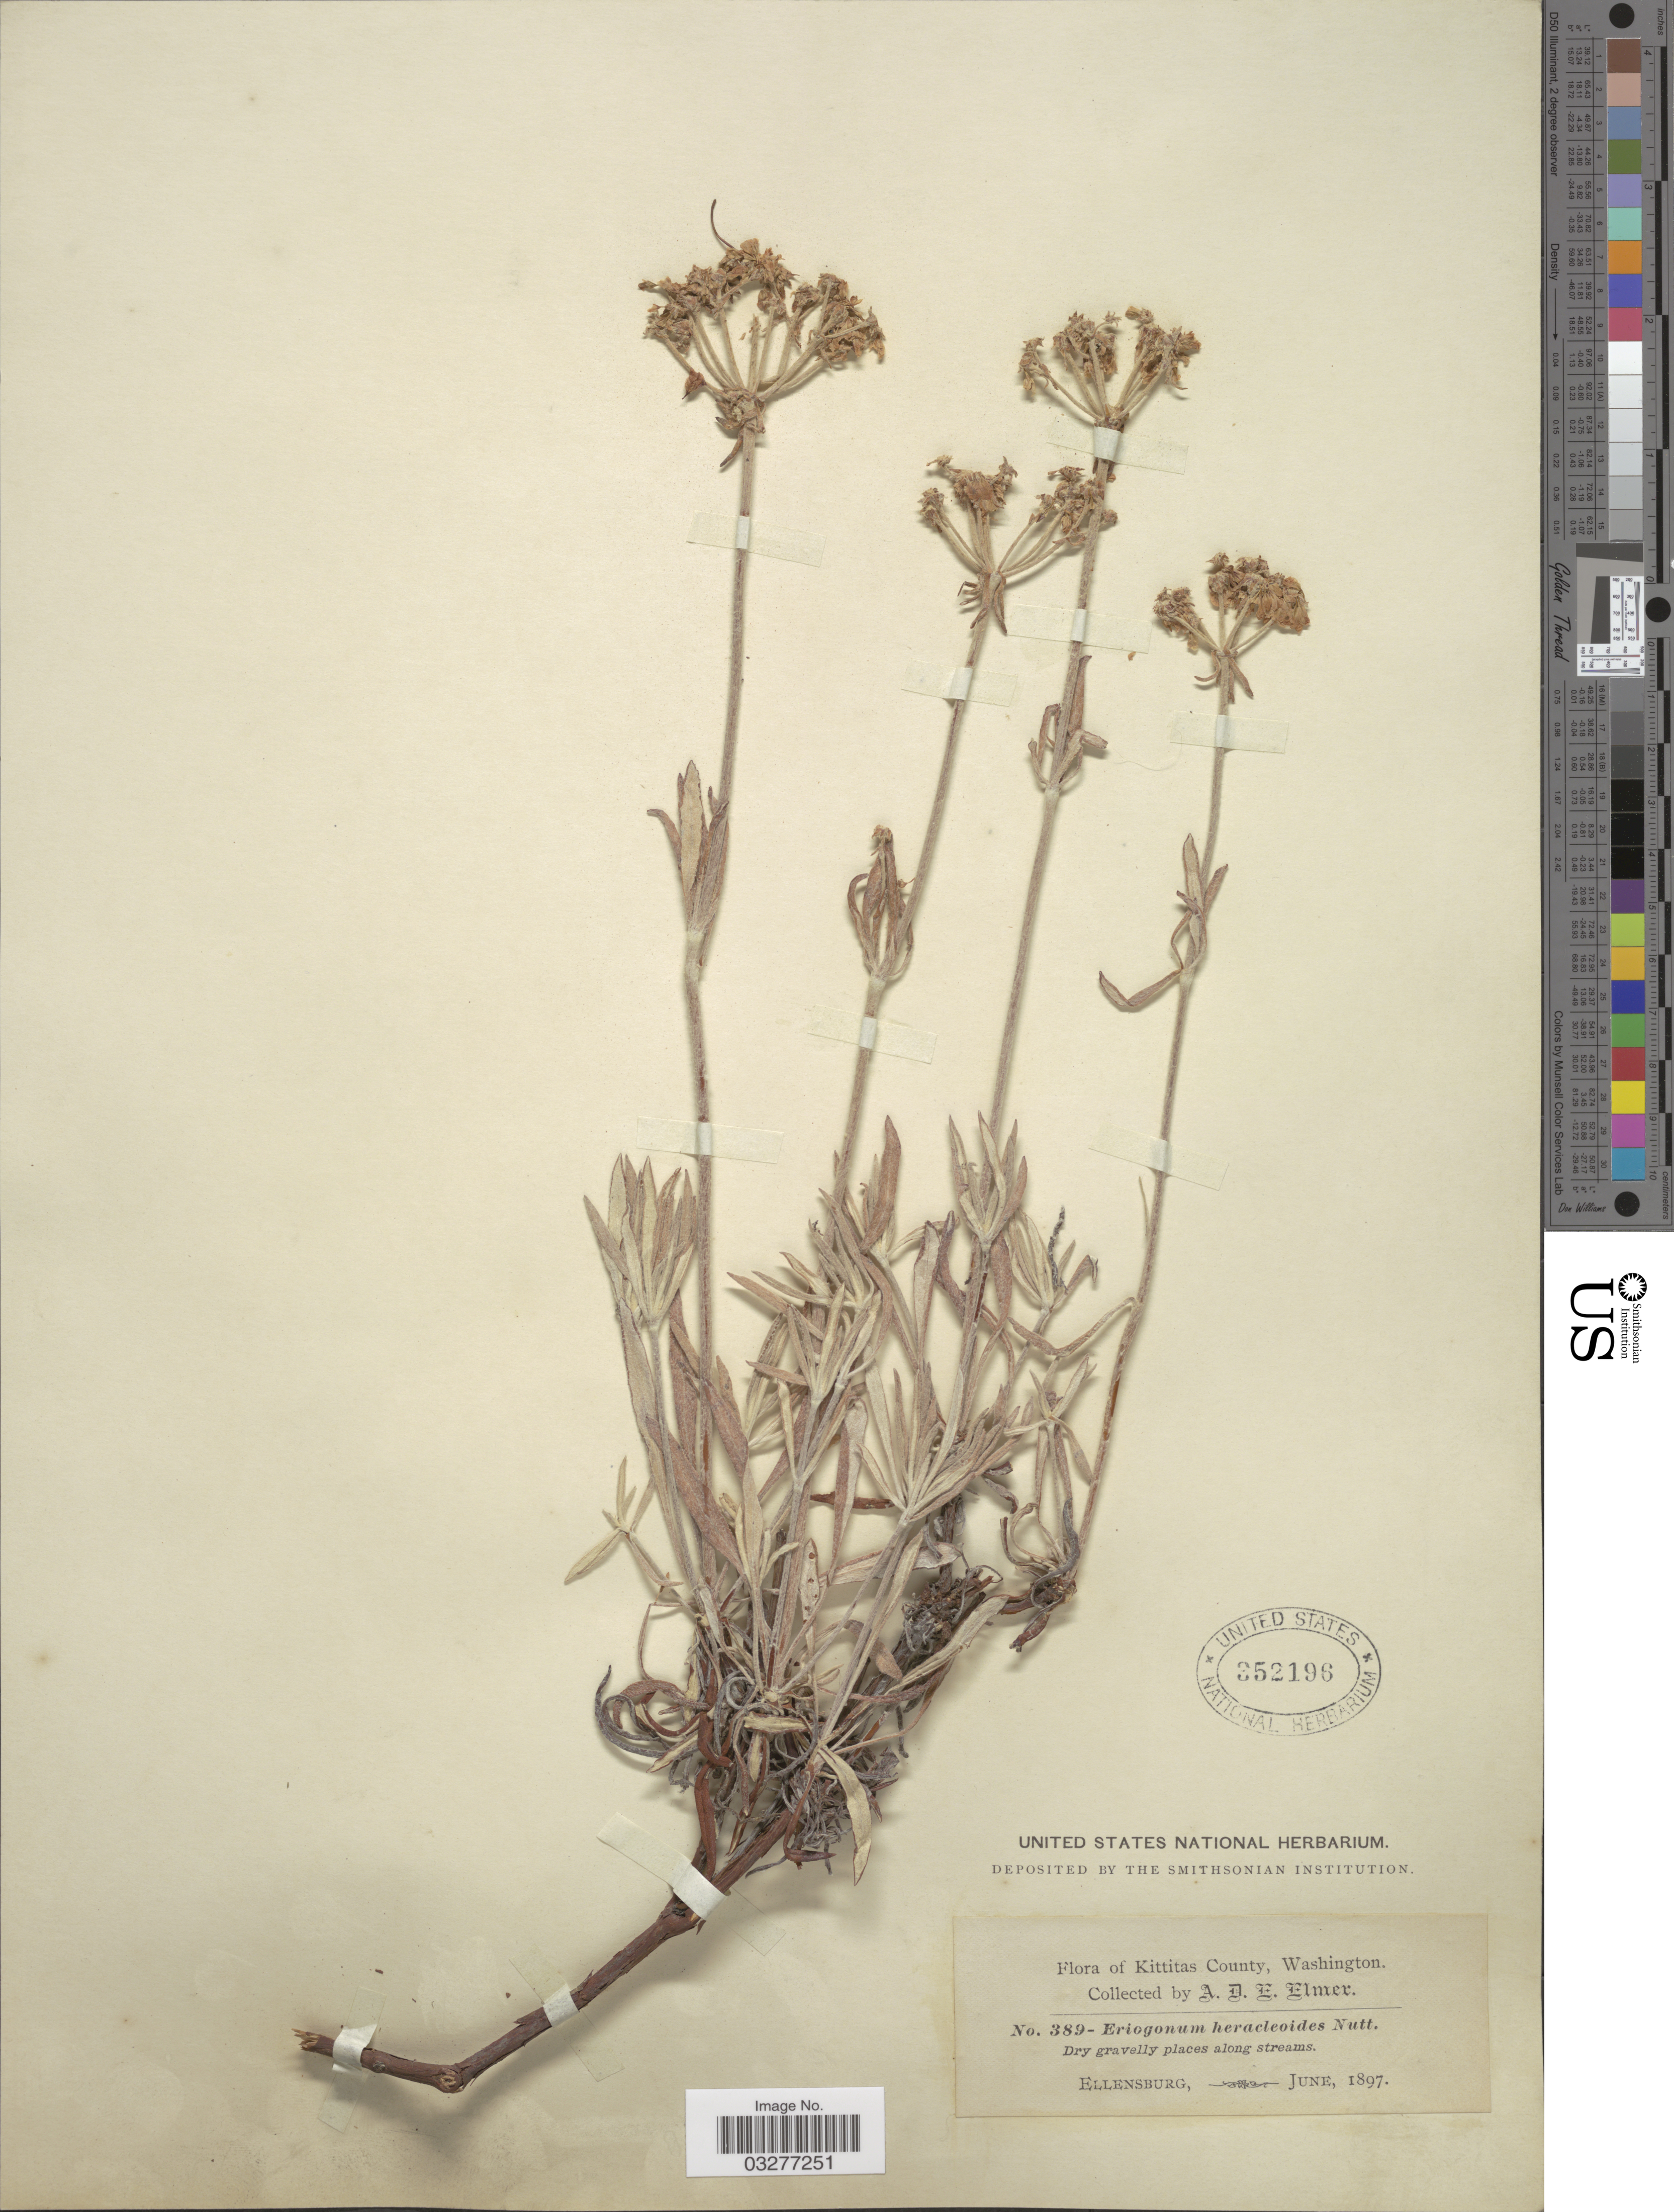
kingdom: Plantae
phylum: Tracheophyta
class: Magnoliopsida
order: Caryophyllales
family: Polygonaceae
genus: Eriogonum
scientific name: Eriogonum heracleoides var. angustifolium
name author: (Nutt.) Torr. & A. Gray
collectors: A. D. E. Elmer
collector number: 389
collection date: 1897-06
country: United States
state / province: Washington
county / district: Kittitas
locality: Kittitas County. Ellensburg.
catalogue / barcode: US 352196